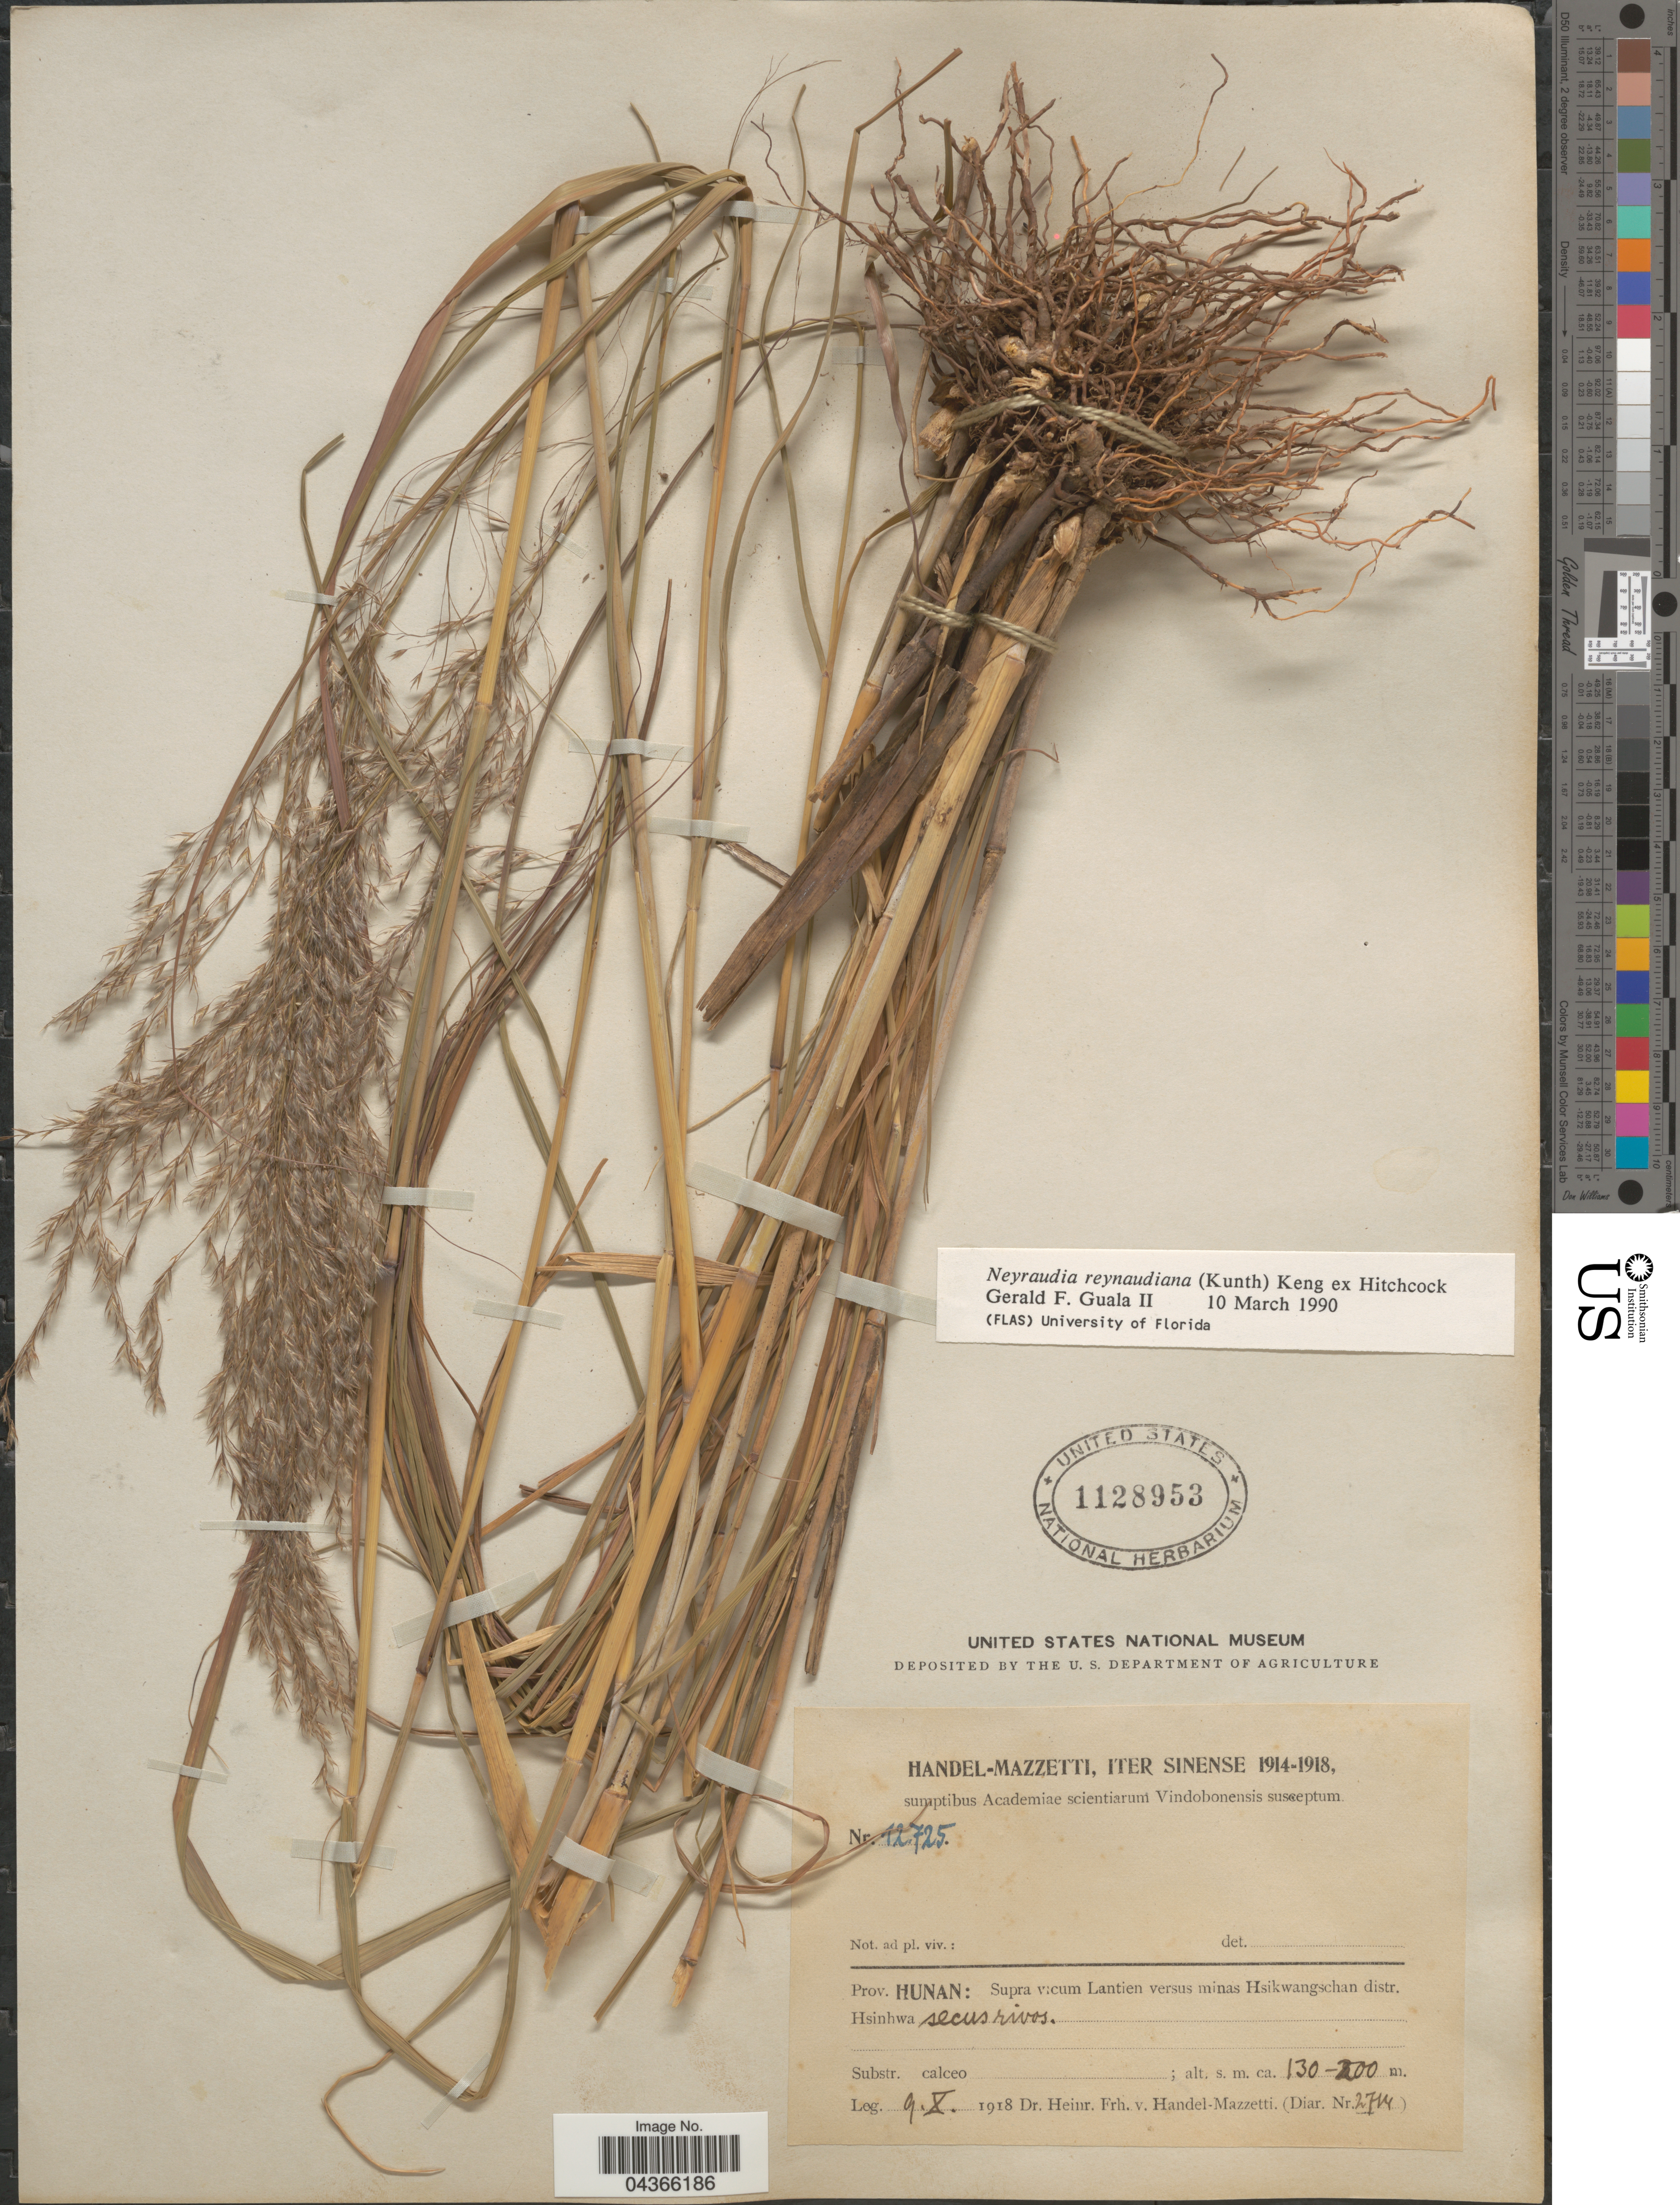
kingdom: Plantae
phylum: Tracheophyta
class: Liliopsida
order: Poales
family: Poaceae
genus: Neyraudia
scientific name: Neyraudia reynaudiana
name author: (Kunth) Keng ex Hitchc.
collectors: H. Handel-Mazzetti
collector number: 12725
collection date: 1918-10-09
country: China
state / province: Hunan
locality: Iter Sinense 1914-1918. Supra vacum Lantien versus minas Hsikwangschan distr. Hsinhwa secus rivos.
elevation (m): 130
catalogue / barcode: US 1128953